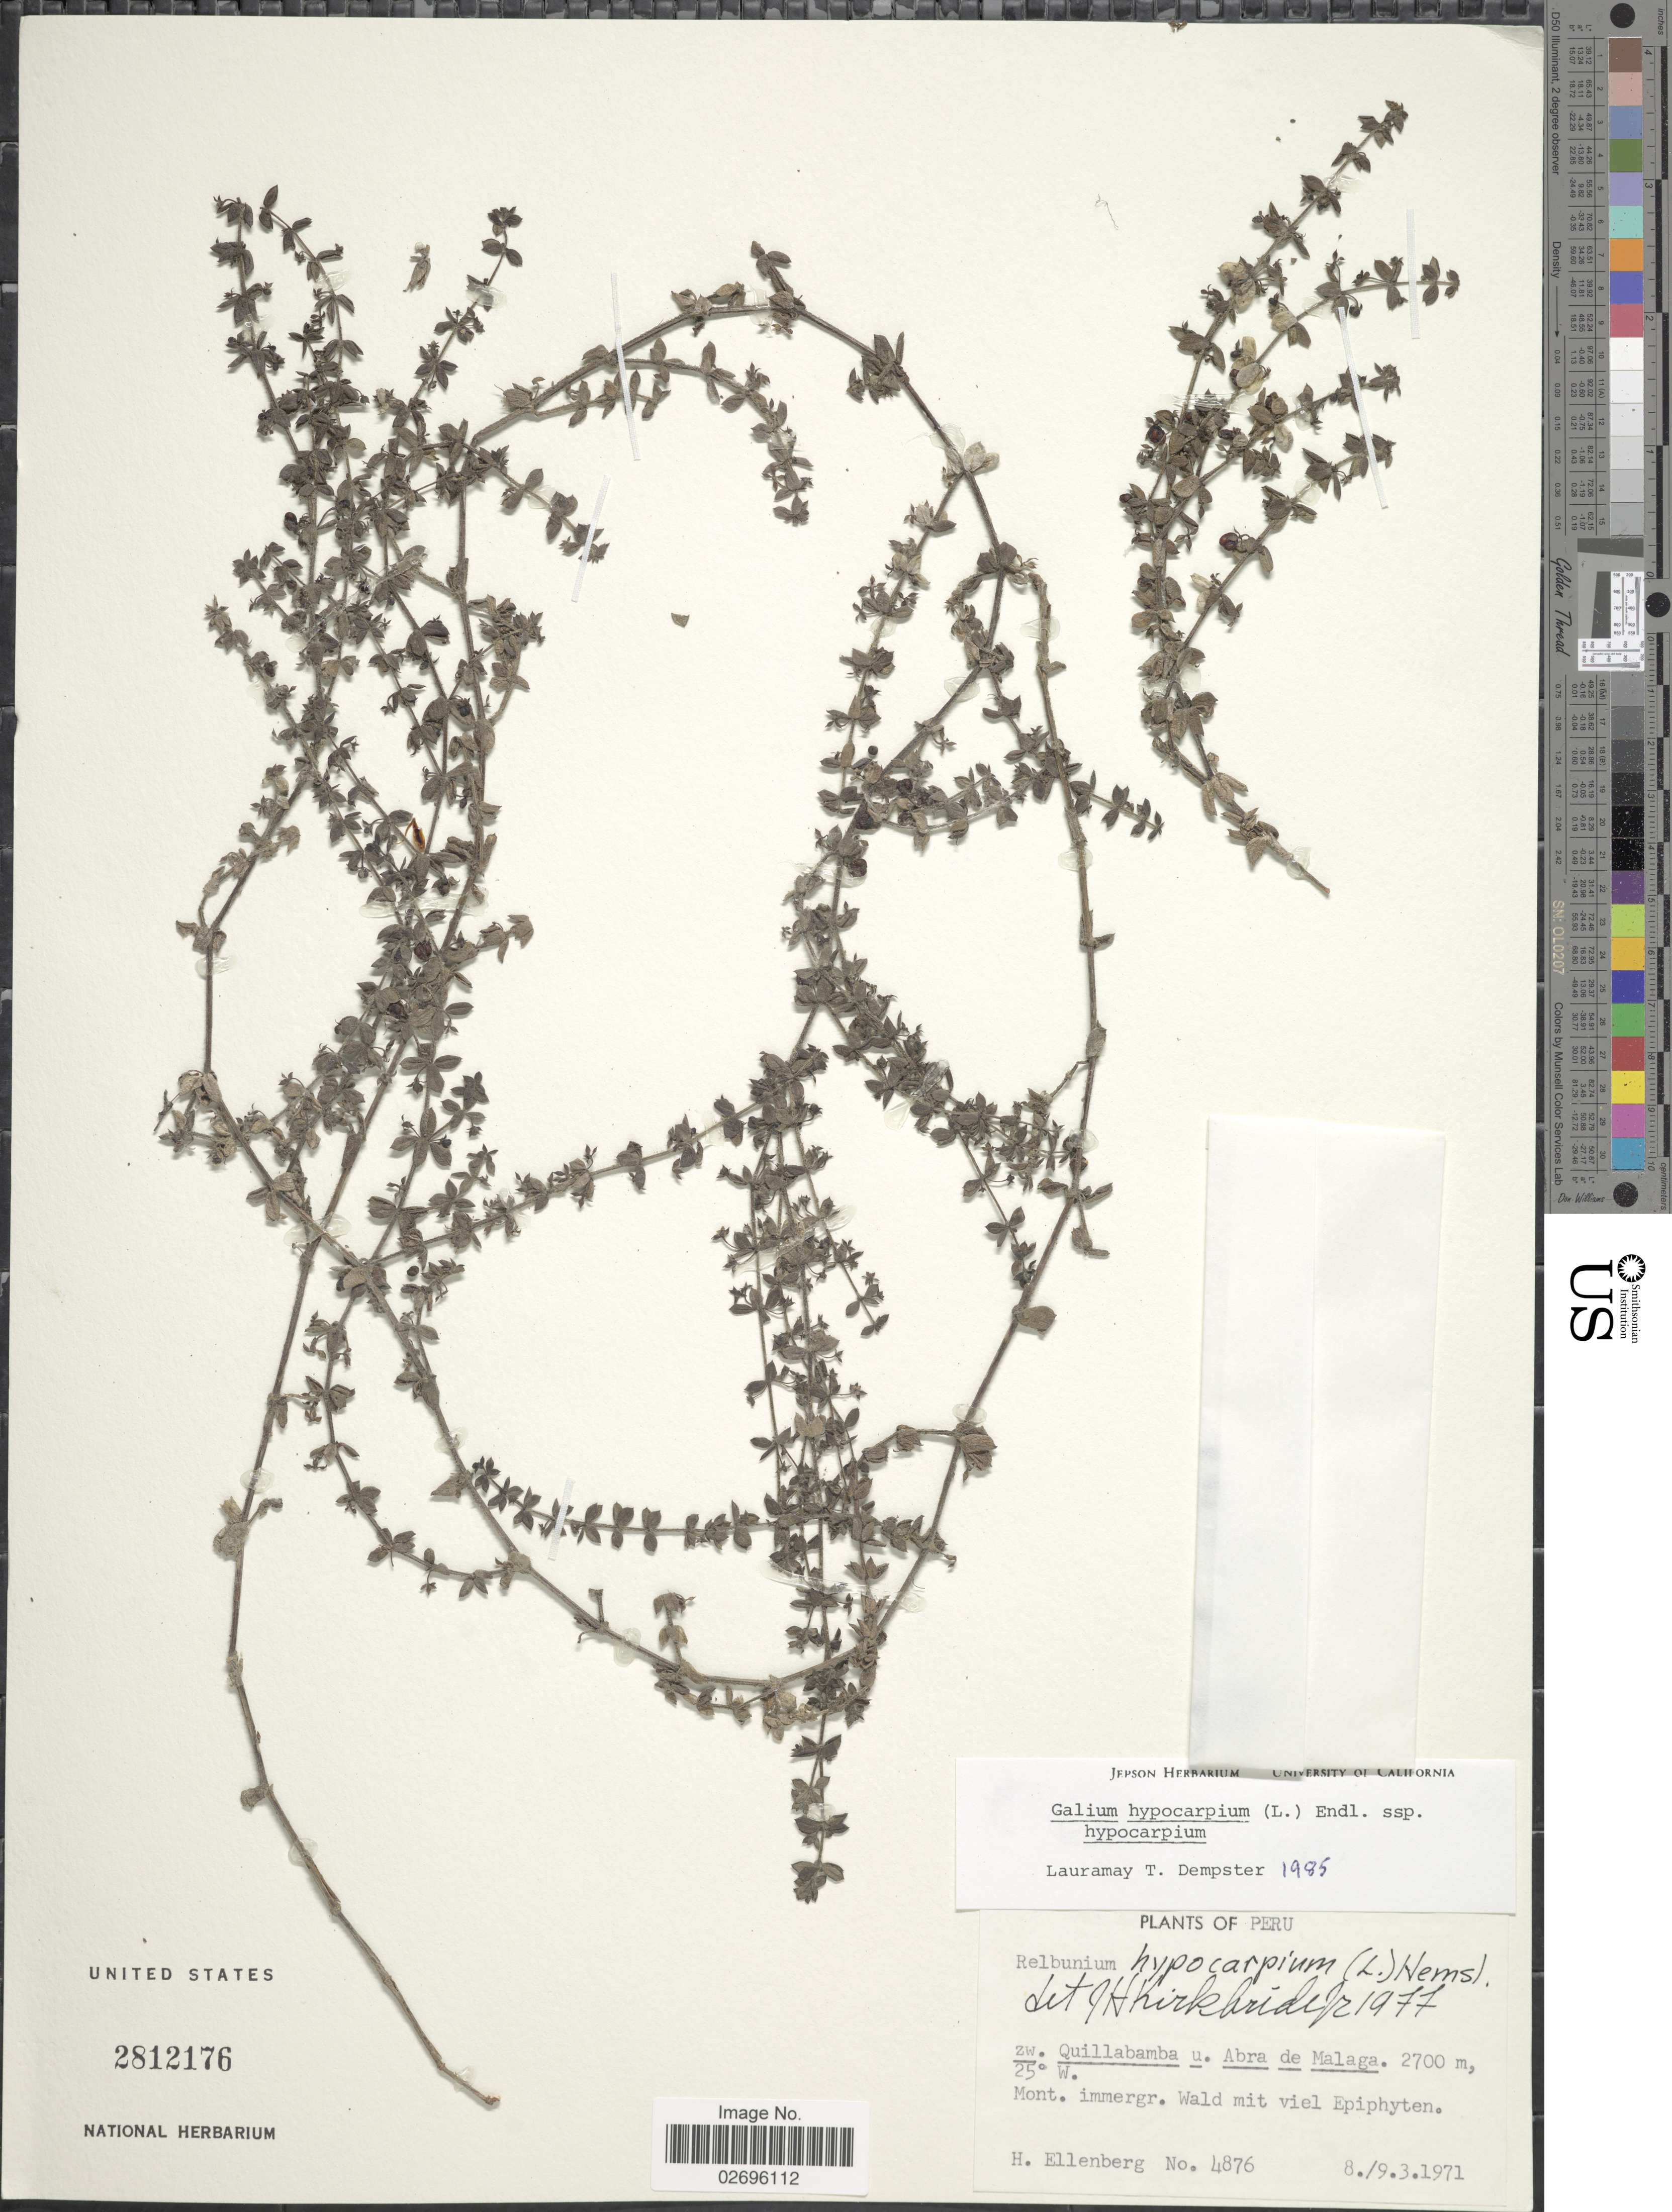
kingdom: Plantae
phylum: Tracheophyta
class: Magnoliopsida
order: Gentianales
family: Rubiaceae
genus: Galium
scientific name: Galium hypocarpium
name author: (L.) Endl. ex Griseb.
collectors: H. Ellenberg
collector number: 4876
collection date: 1971-03-08/1971-03-09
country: Peru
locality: Zw. Quillabamba u. Abra de Malaga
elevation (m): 2700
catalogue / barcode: US 2812176